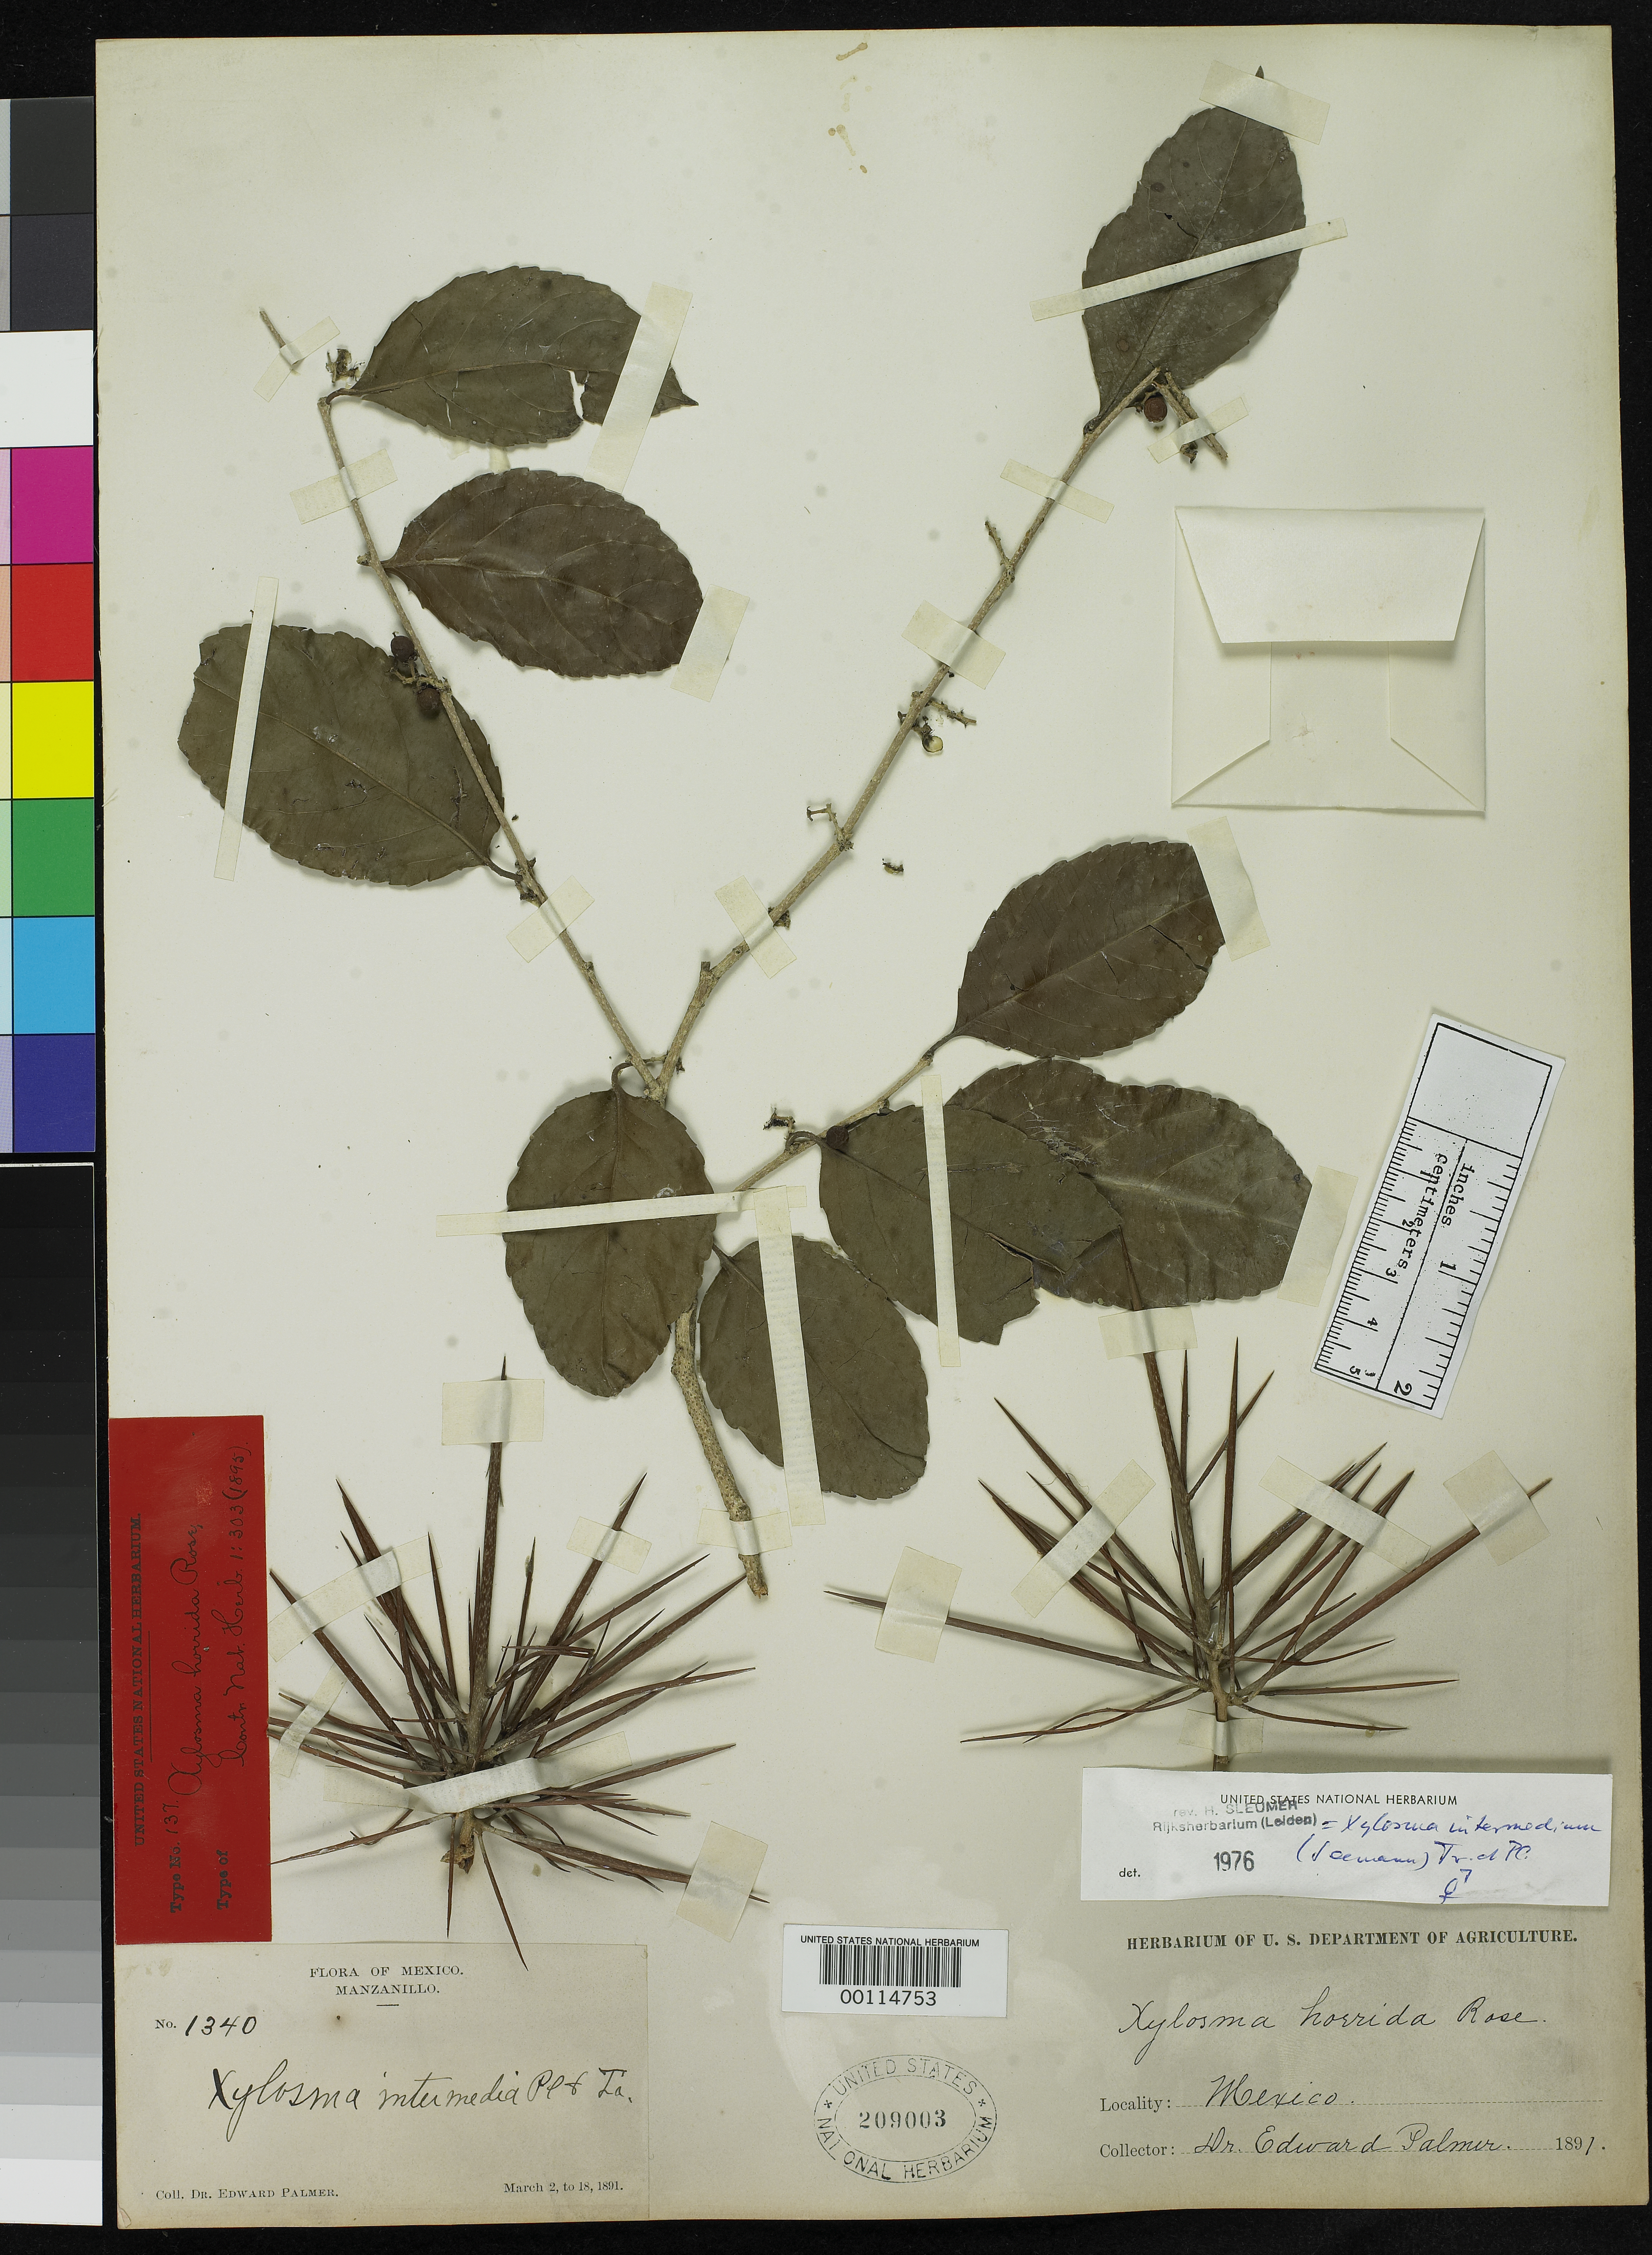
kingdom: Plantae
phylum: Tracheophyta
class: Magnoliopsida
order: Malpighiales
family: Salicaceae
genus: Xylosma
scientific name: Xylosma horrida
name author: Rose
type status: Holotype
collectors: E. Palmer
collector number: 1340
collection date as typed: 02 Mar 1891 to 18 Mar 1891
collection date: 1891-03-02/1891-03-18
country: Mexico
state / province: Colima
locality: Manzanillo.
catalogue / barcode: US 209003